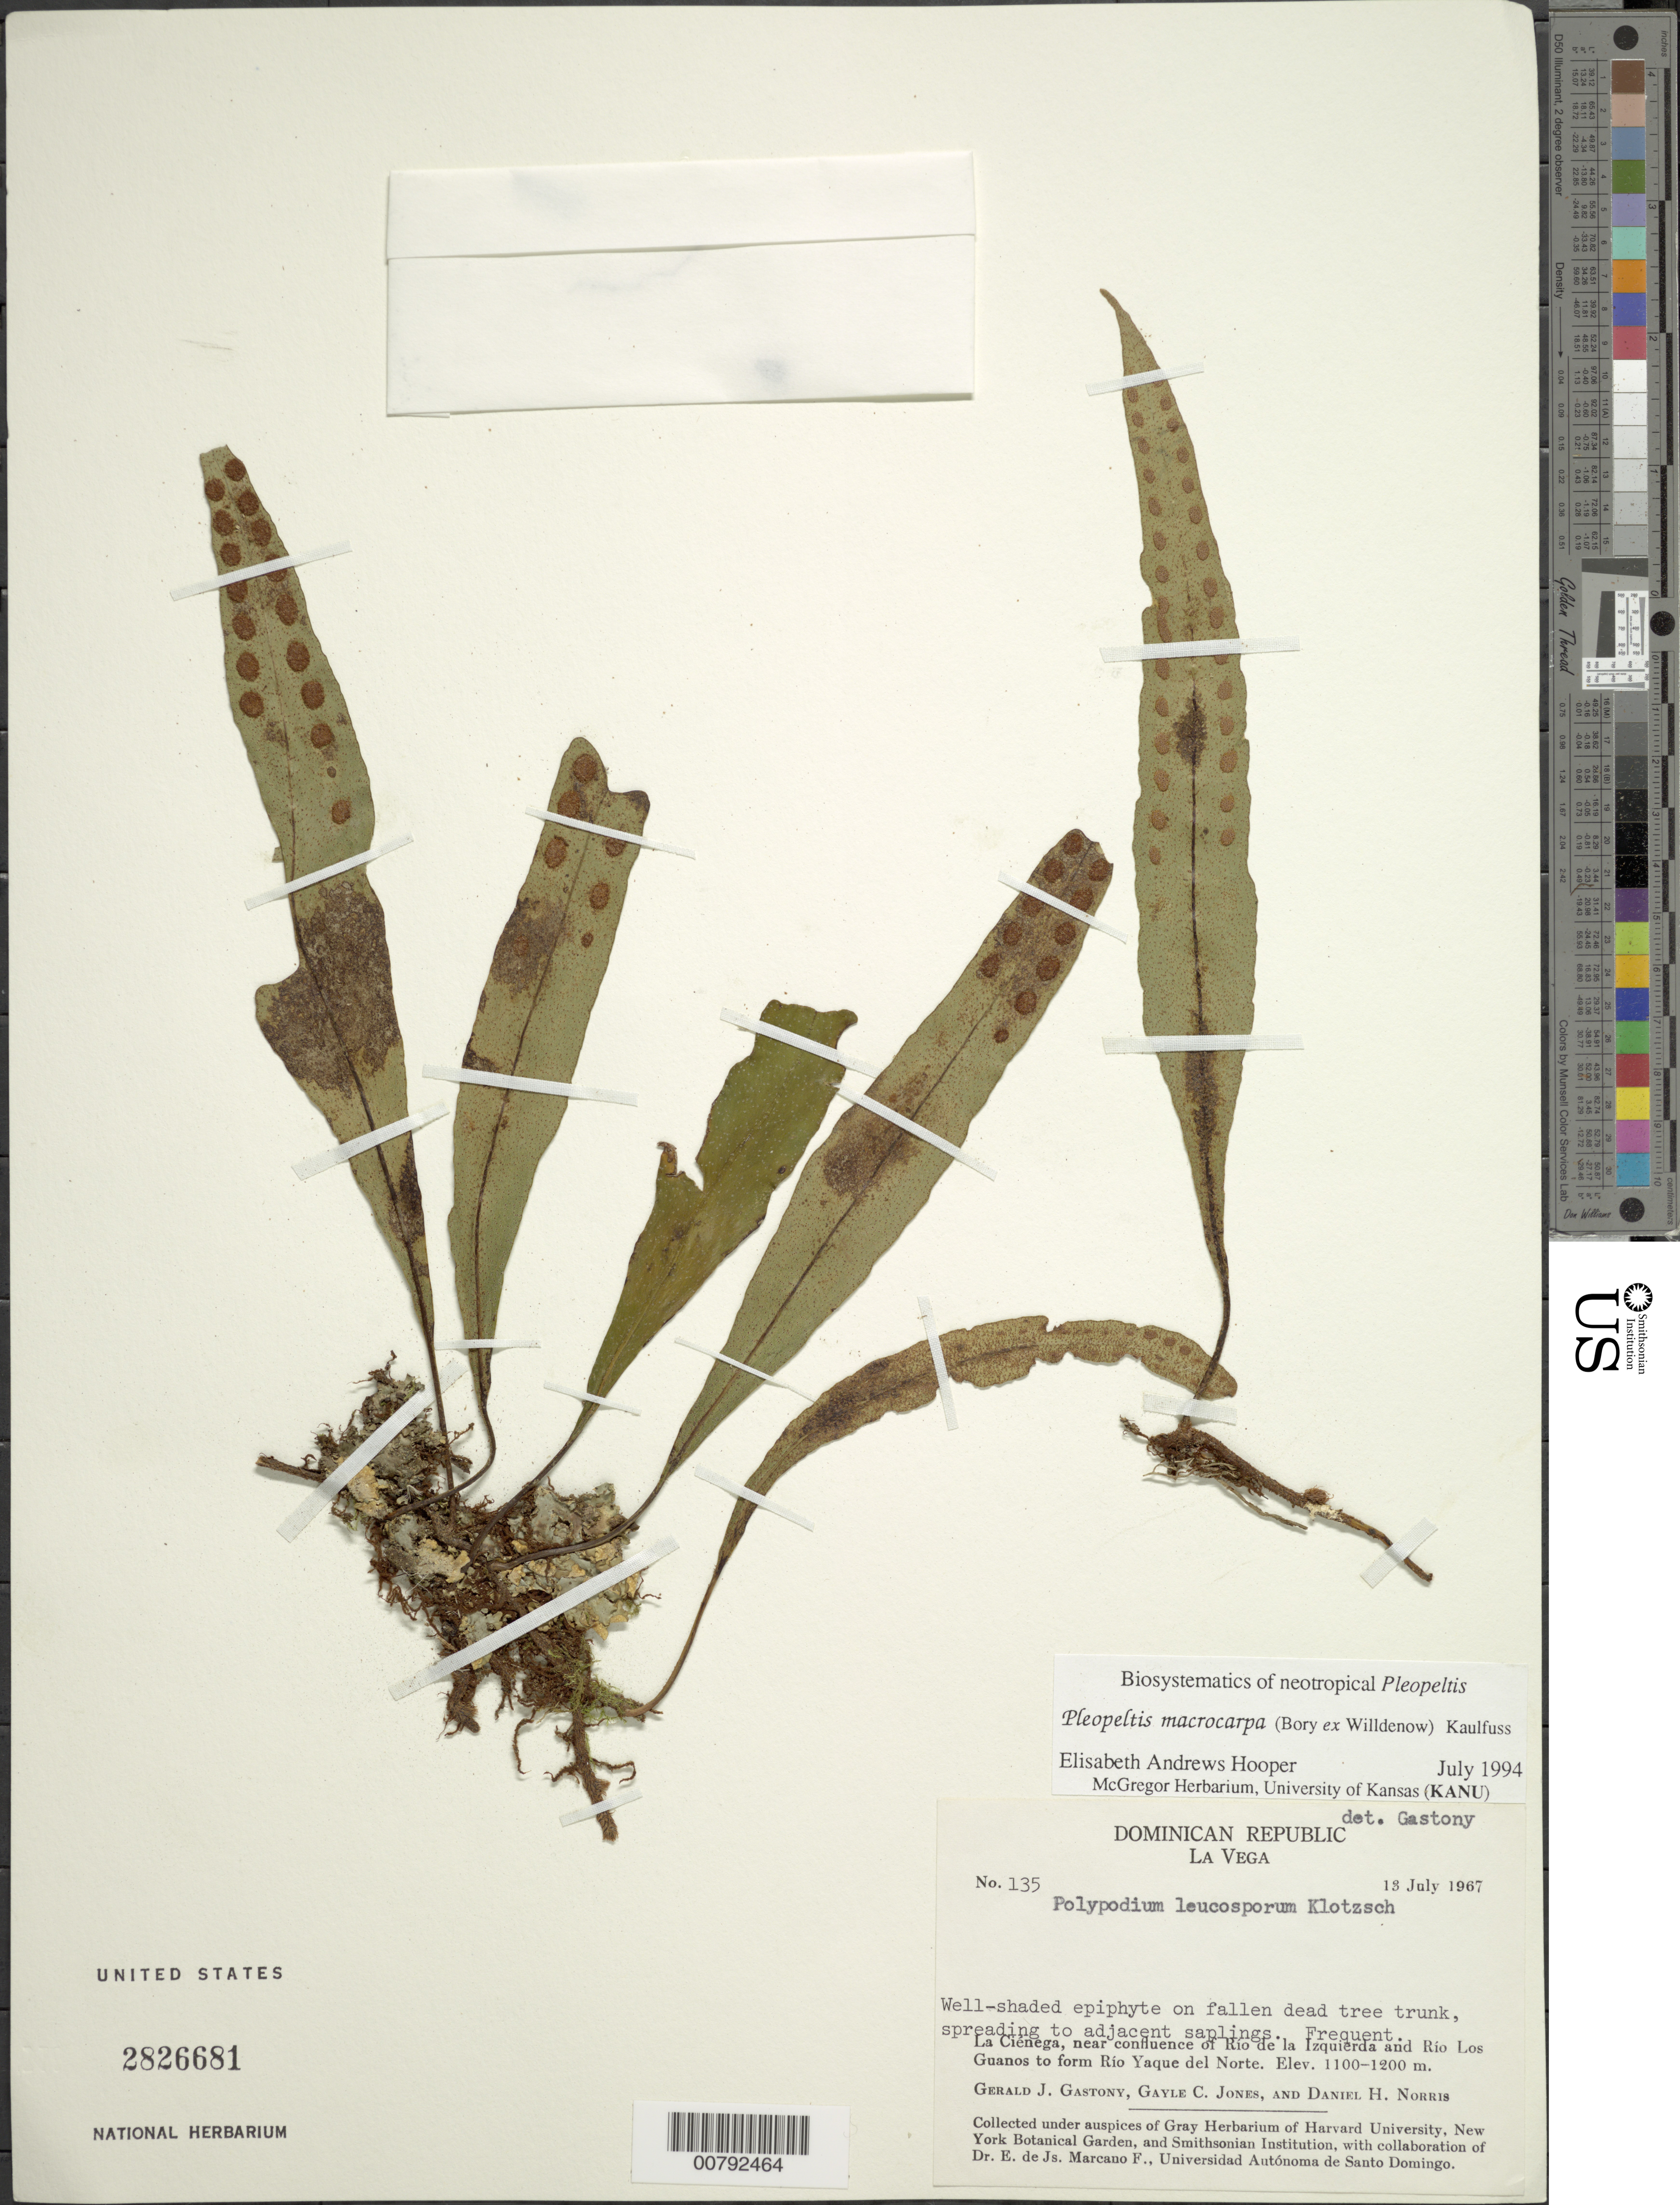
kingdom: Plantae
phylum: Tracheophyta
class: Polypodiopsida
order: Polypodiales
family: Polypodiaceae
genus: Pleopeltis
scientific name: Pleopeltis marginata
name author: A.R. Sm. & Tejero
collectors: G. Gastony, G. C. Jones & D. H. Norris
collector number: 135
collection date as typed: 13 Jul 1967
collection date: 1967-07-13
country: Dominican Republic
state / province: La Vega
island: Hispaniola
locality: La Cienega, near confluence of Río de la Izquierda and Río Los Guanos to form Ríp Yaque del Norte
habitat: Well-shaded, on fallen dead tree trunk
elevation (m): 1100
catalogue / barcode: US 2826681